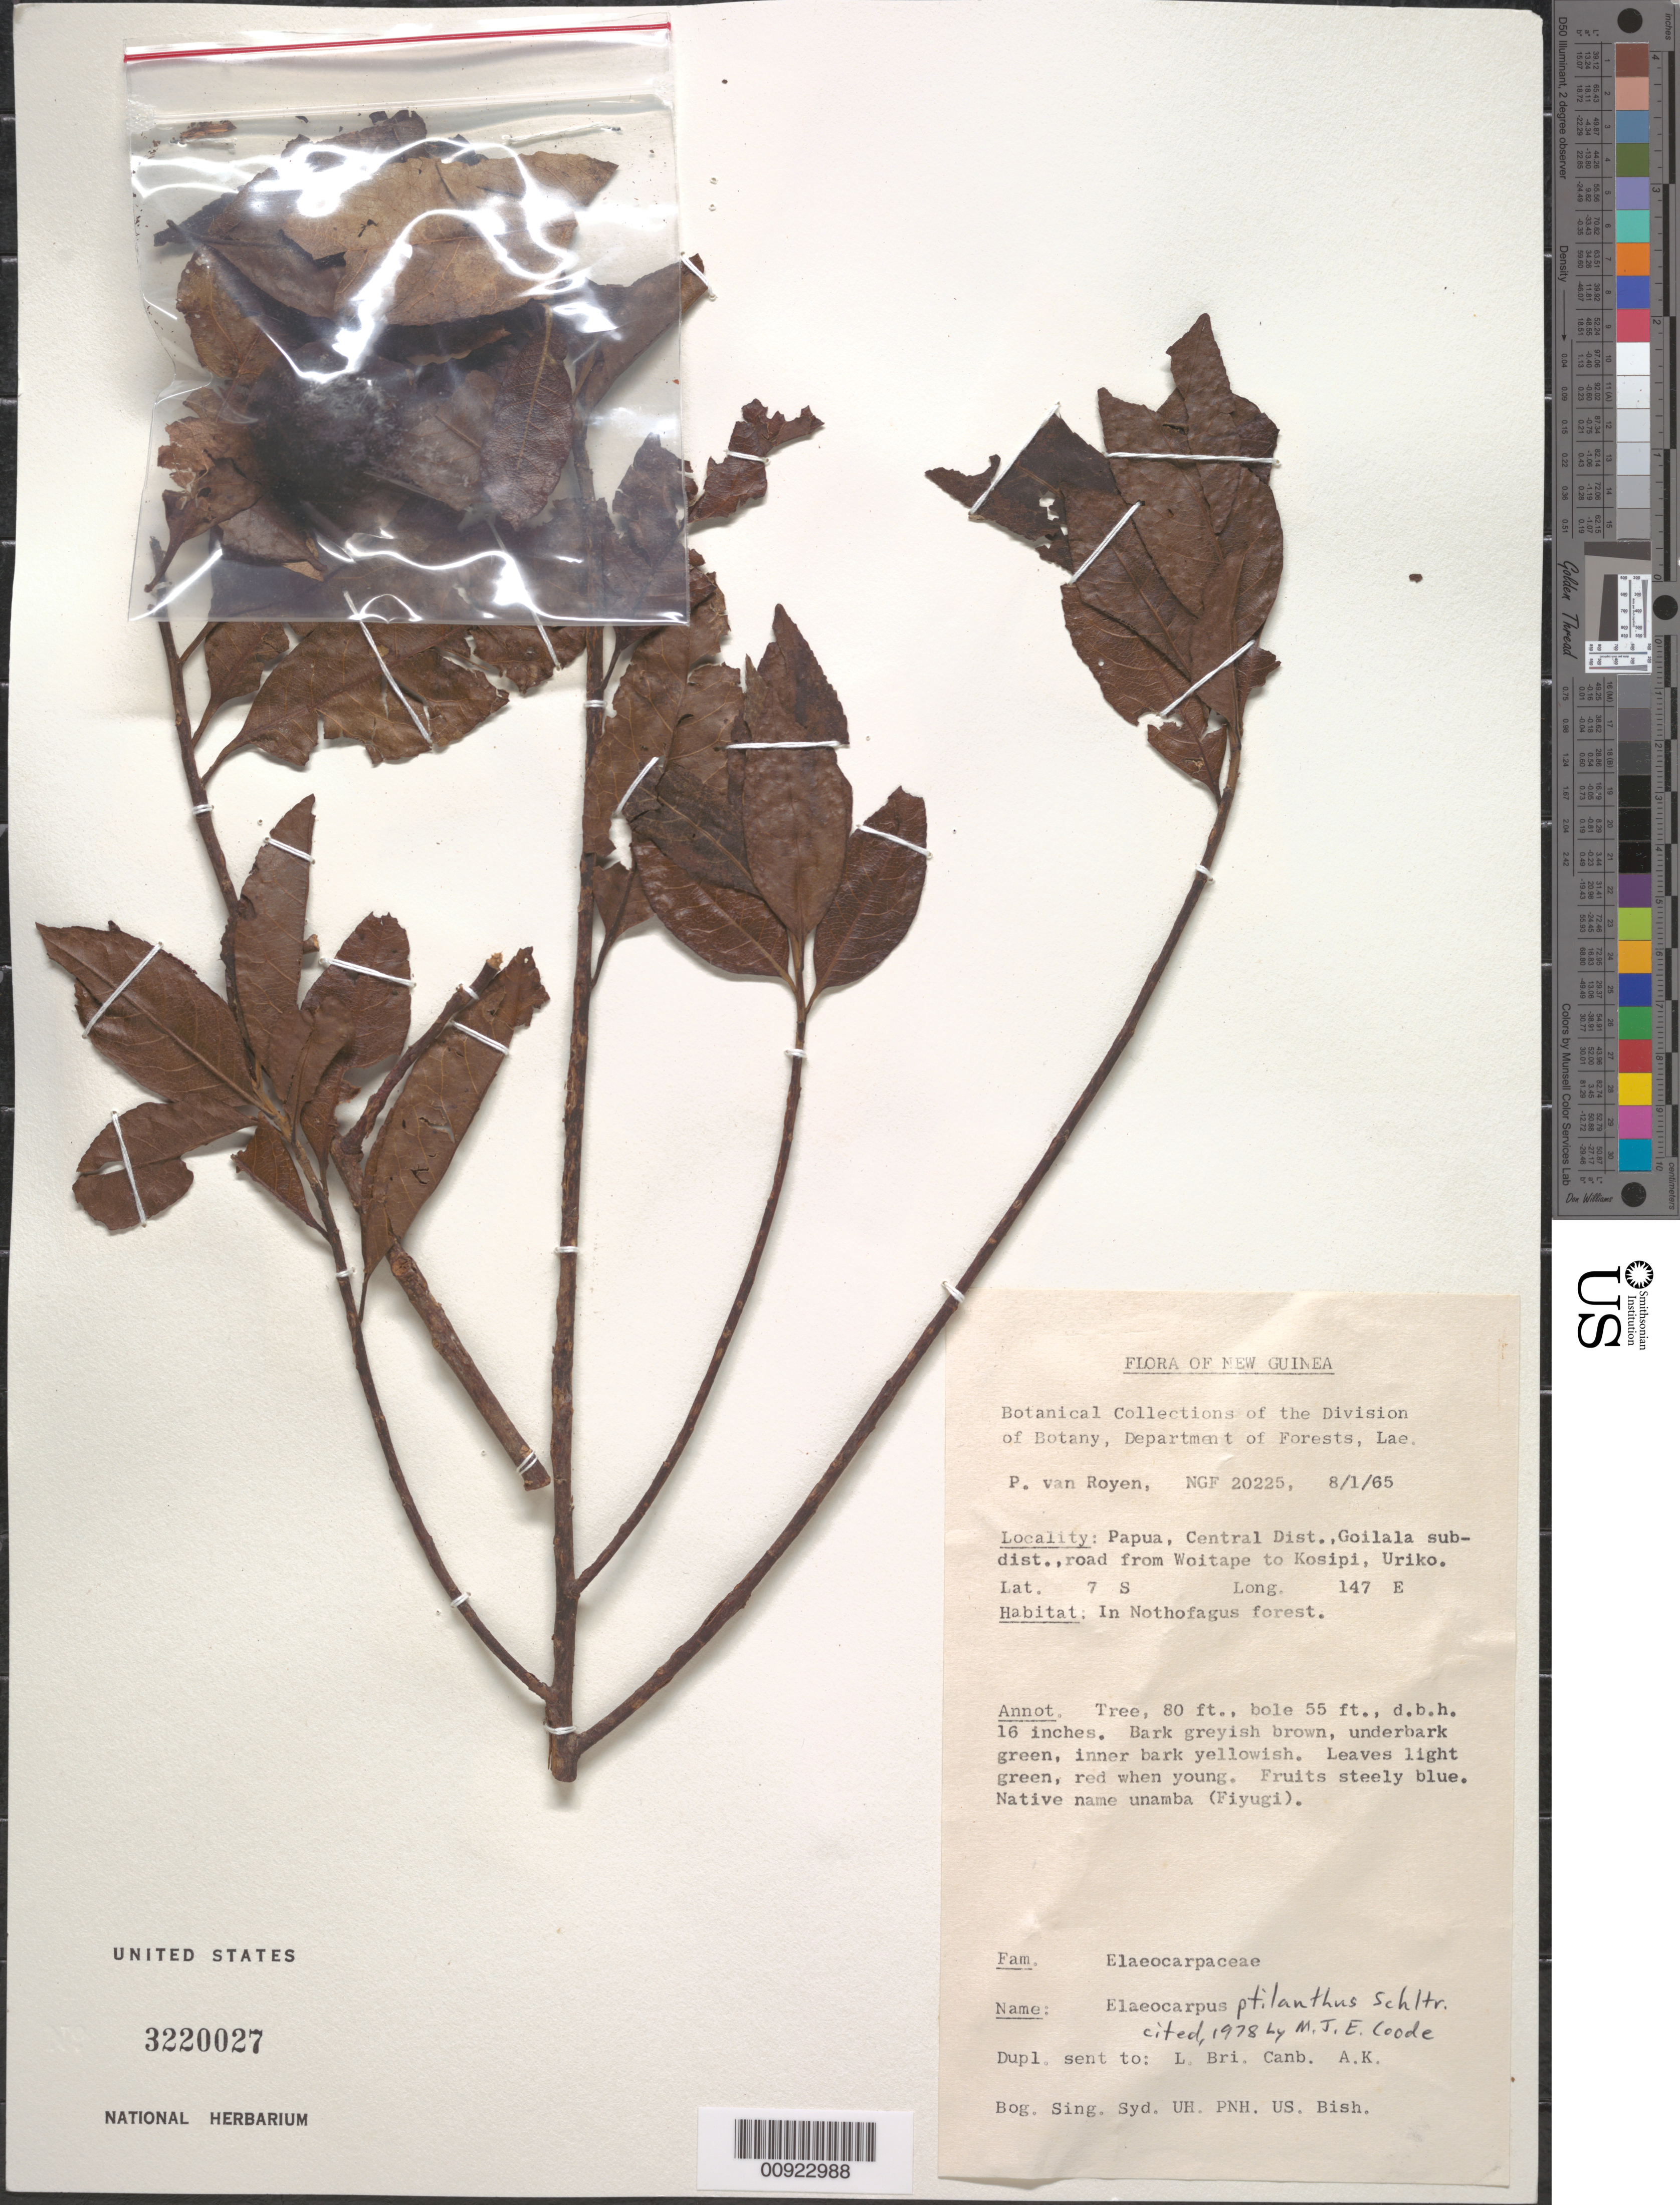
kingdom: Plantae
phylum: Tracheophyta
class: Magnoliopsida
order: Oxalidales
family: Elaeocarpaceae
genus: Elaeocarpus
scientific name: Elaeocarpus ptilanthus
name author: Schltr.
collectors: P. van Royen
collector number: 20225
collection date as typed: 08 Jan 1965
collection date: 1965-01-08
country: Papua New Guinea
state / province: Central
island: New Guinea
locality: Goilala sub-dist., road from Woitape to Kosipi, Uriko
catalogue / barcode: US 3220027